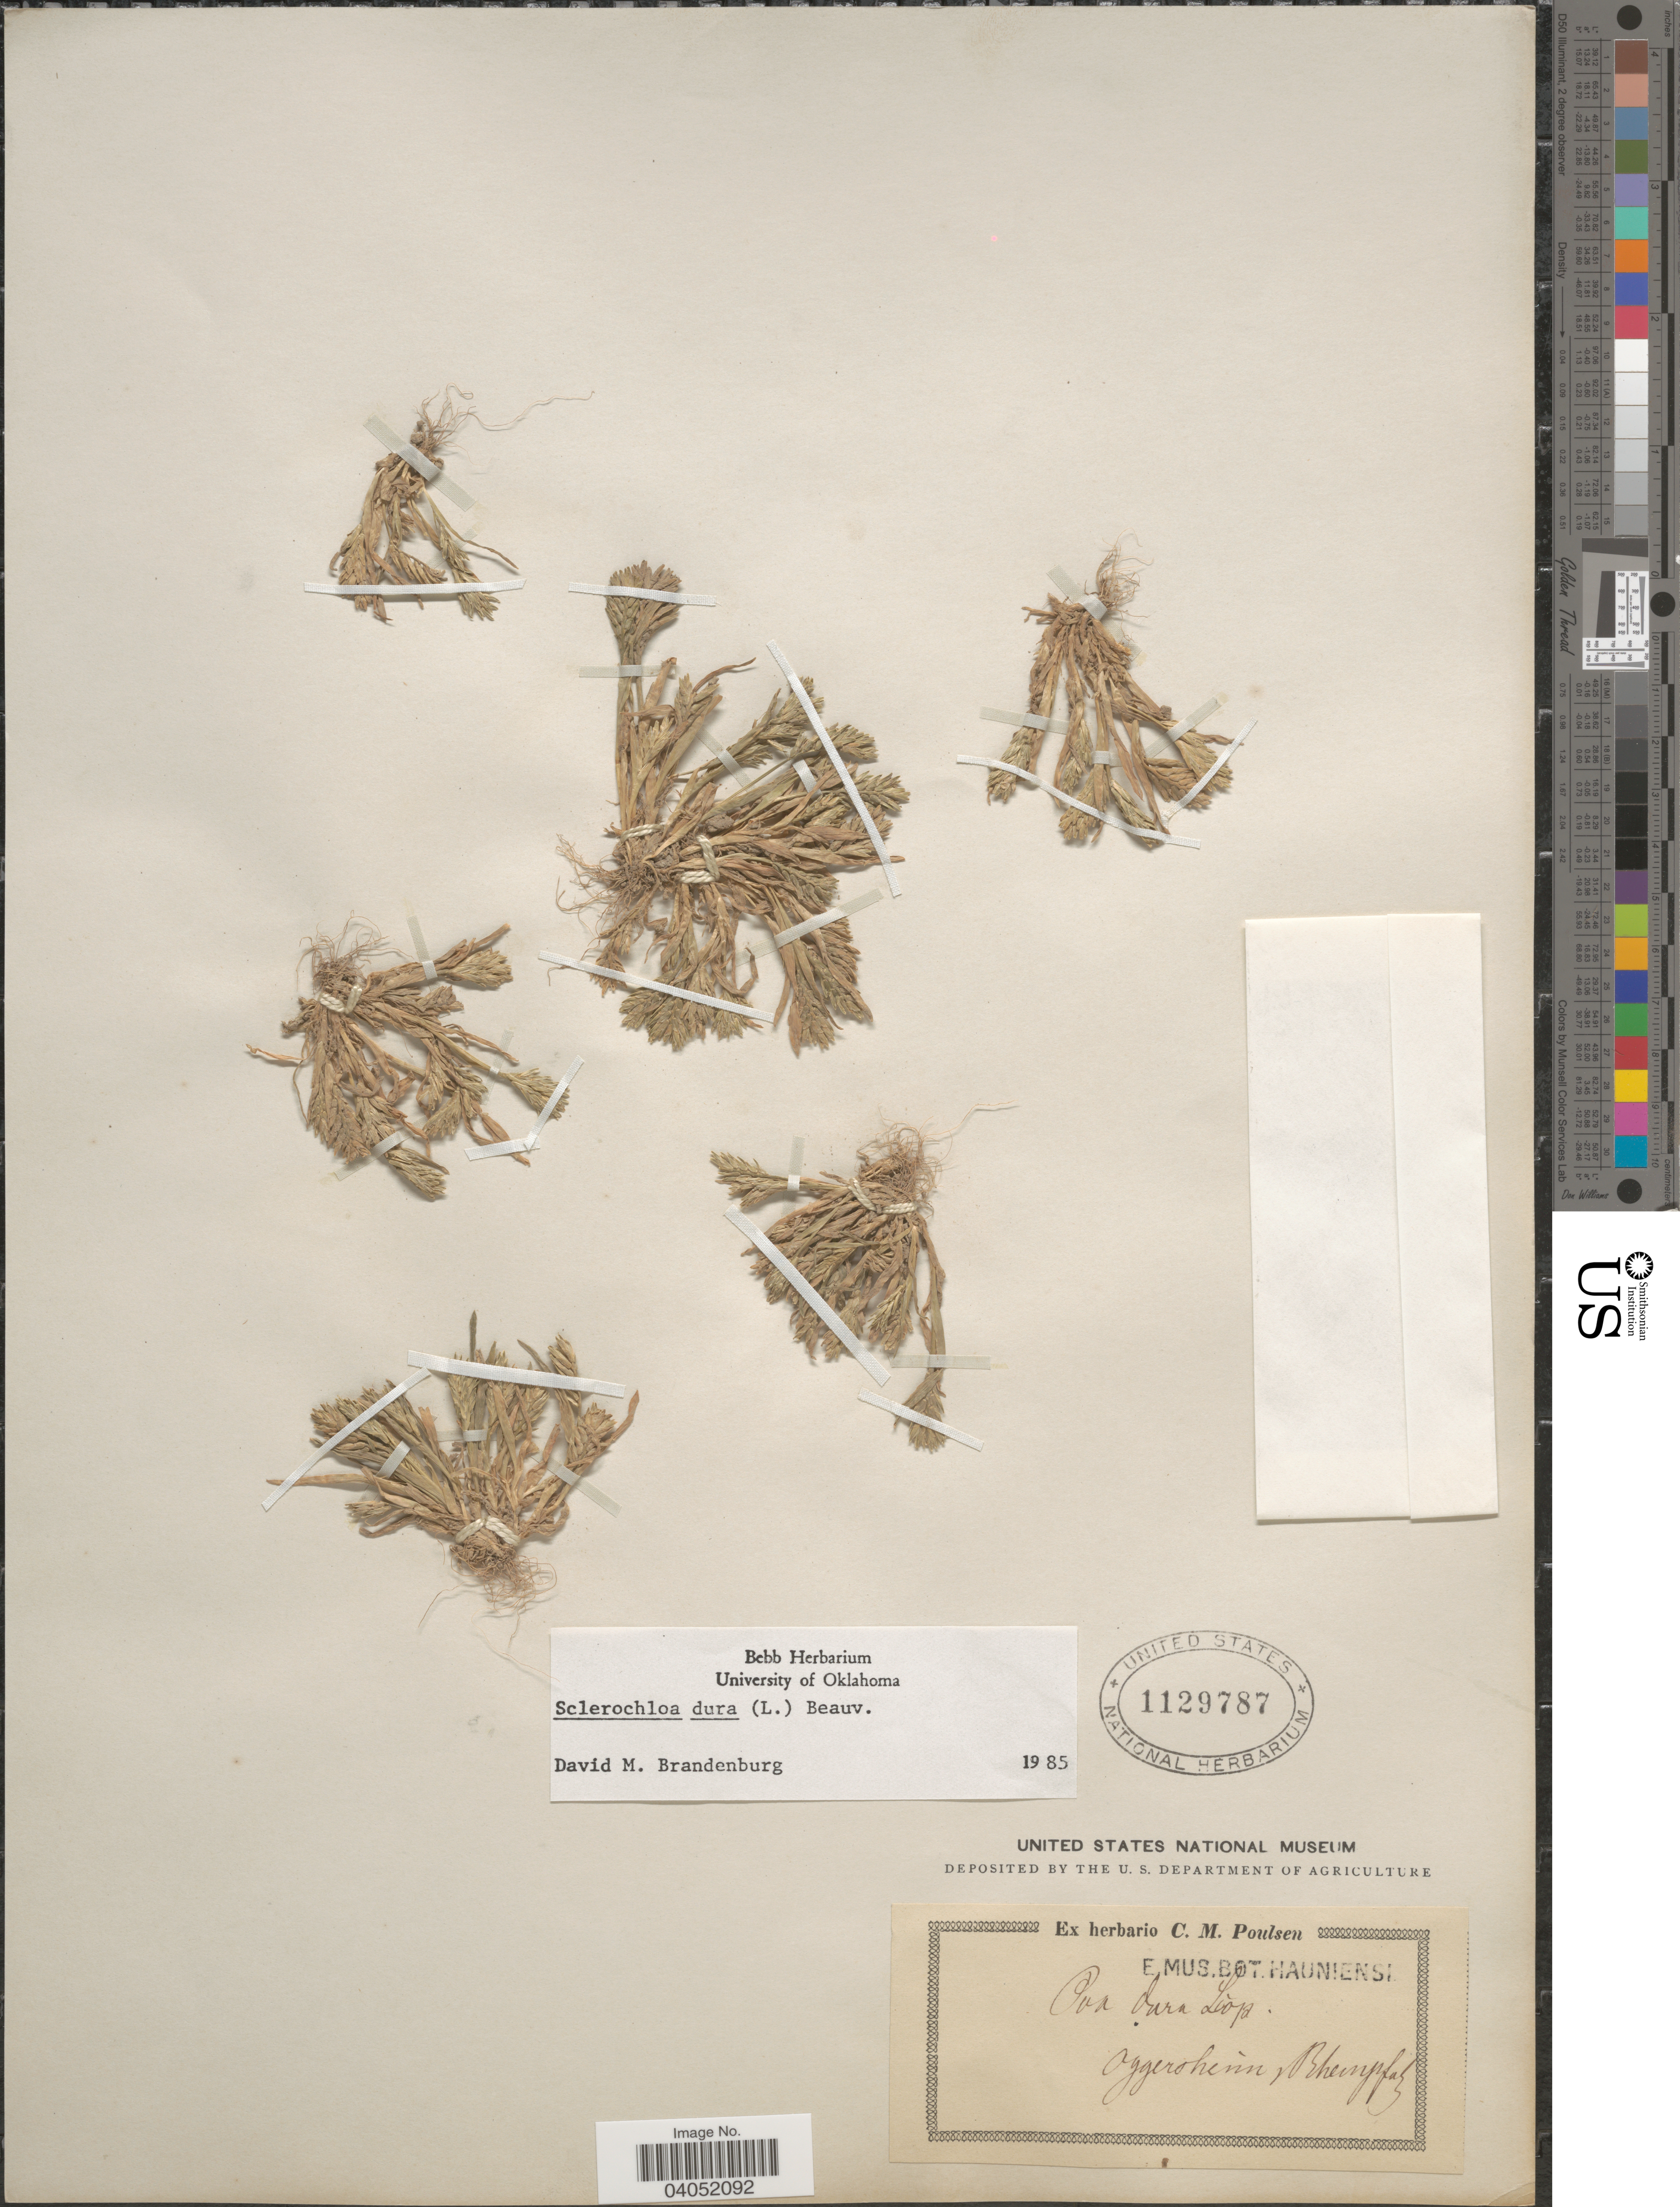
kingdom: Plantae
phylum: Tracheophyta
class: Liliopsida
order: Poales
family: Poaceae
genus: Sclerochloa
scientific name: Sclerochloa dura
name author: (L.) P. Beauv.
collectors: ex herb. C. M. Poulsen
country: Germany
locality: Oggersheim, Rheinpfalz.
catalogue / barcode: US 1129787